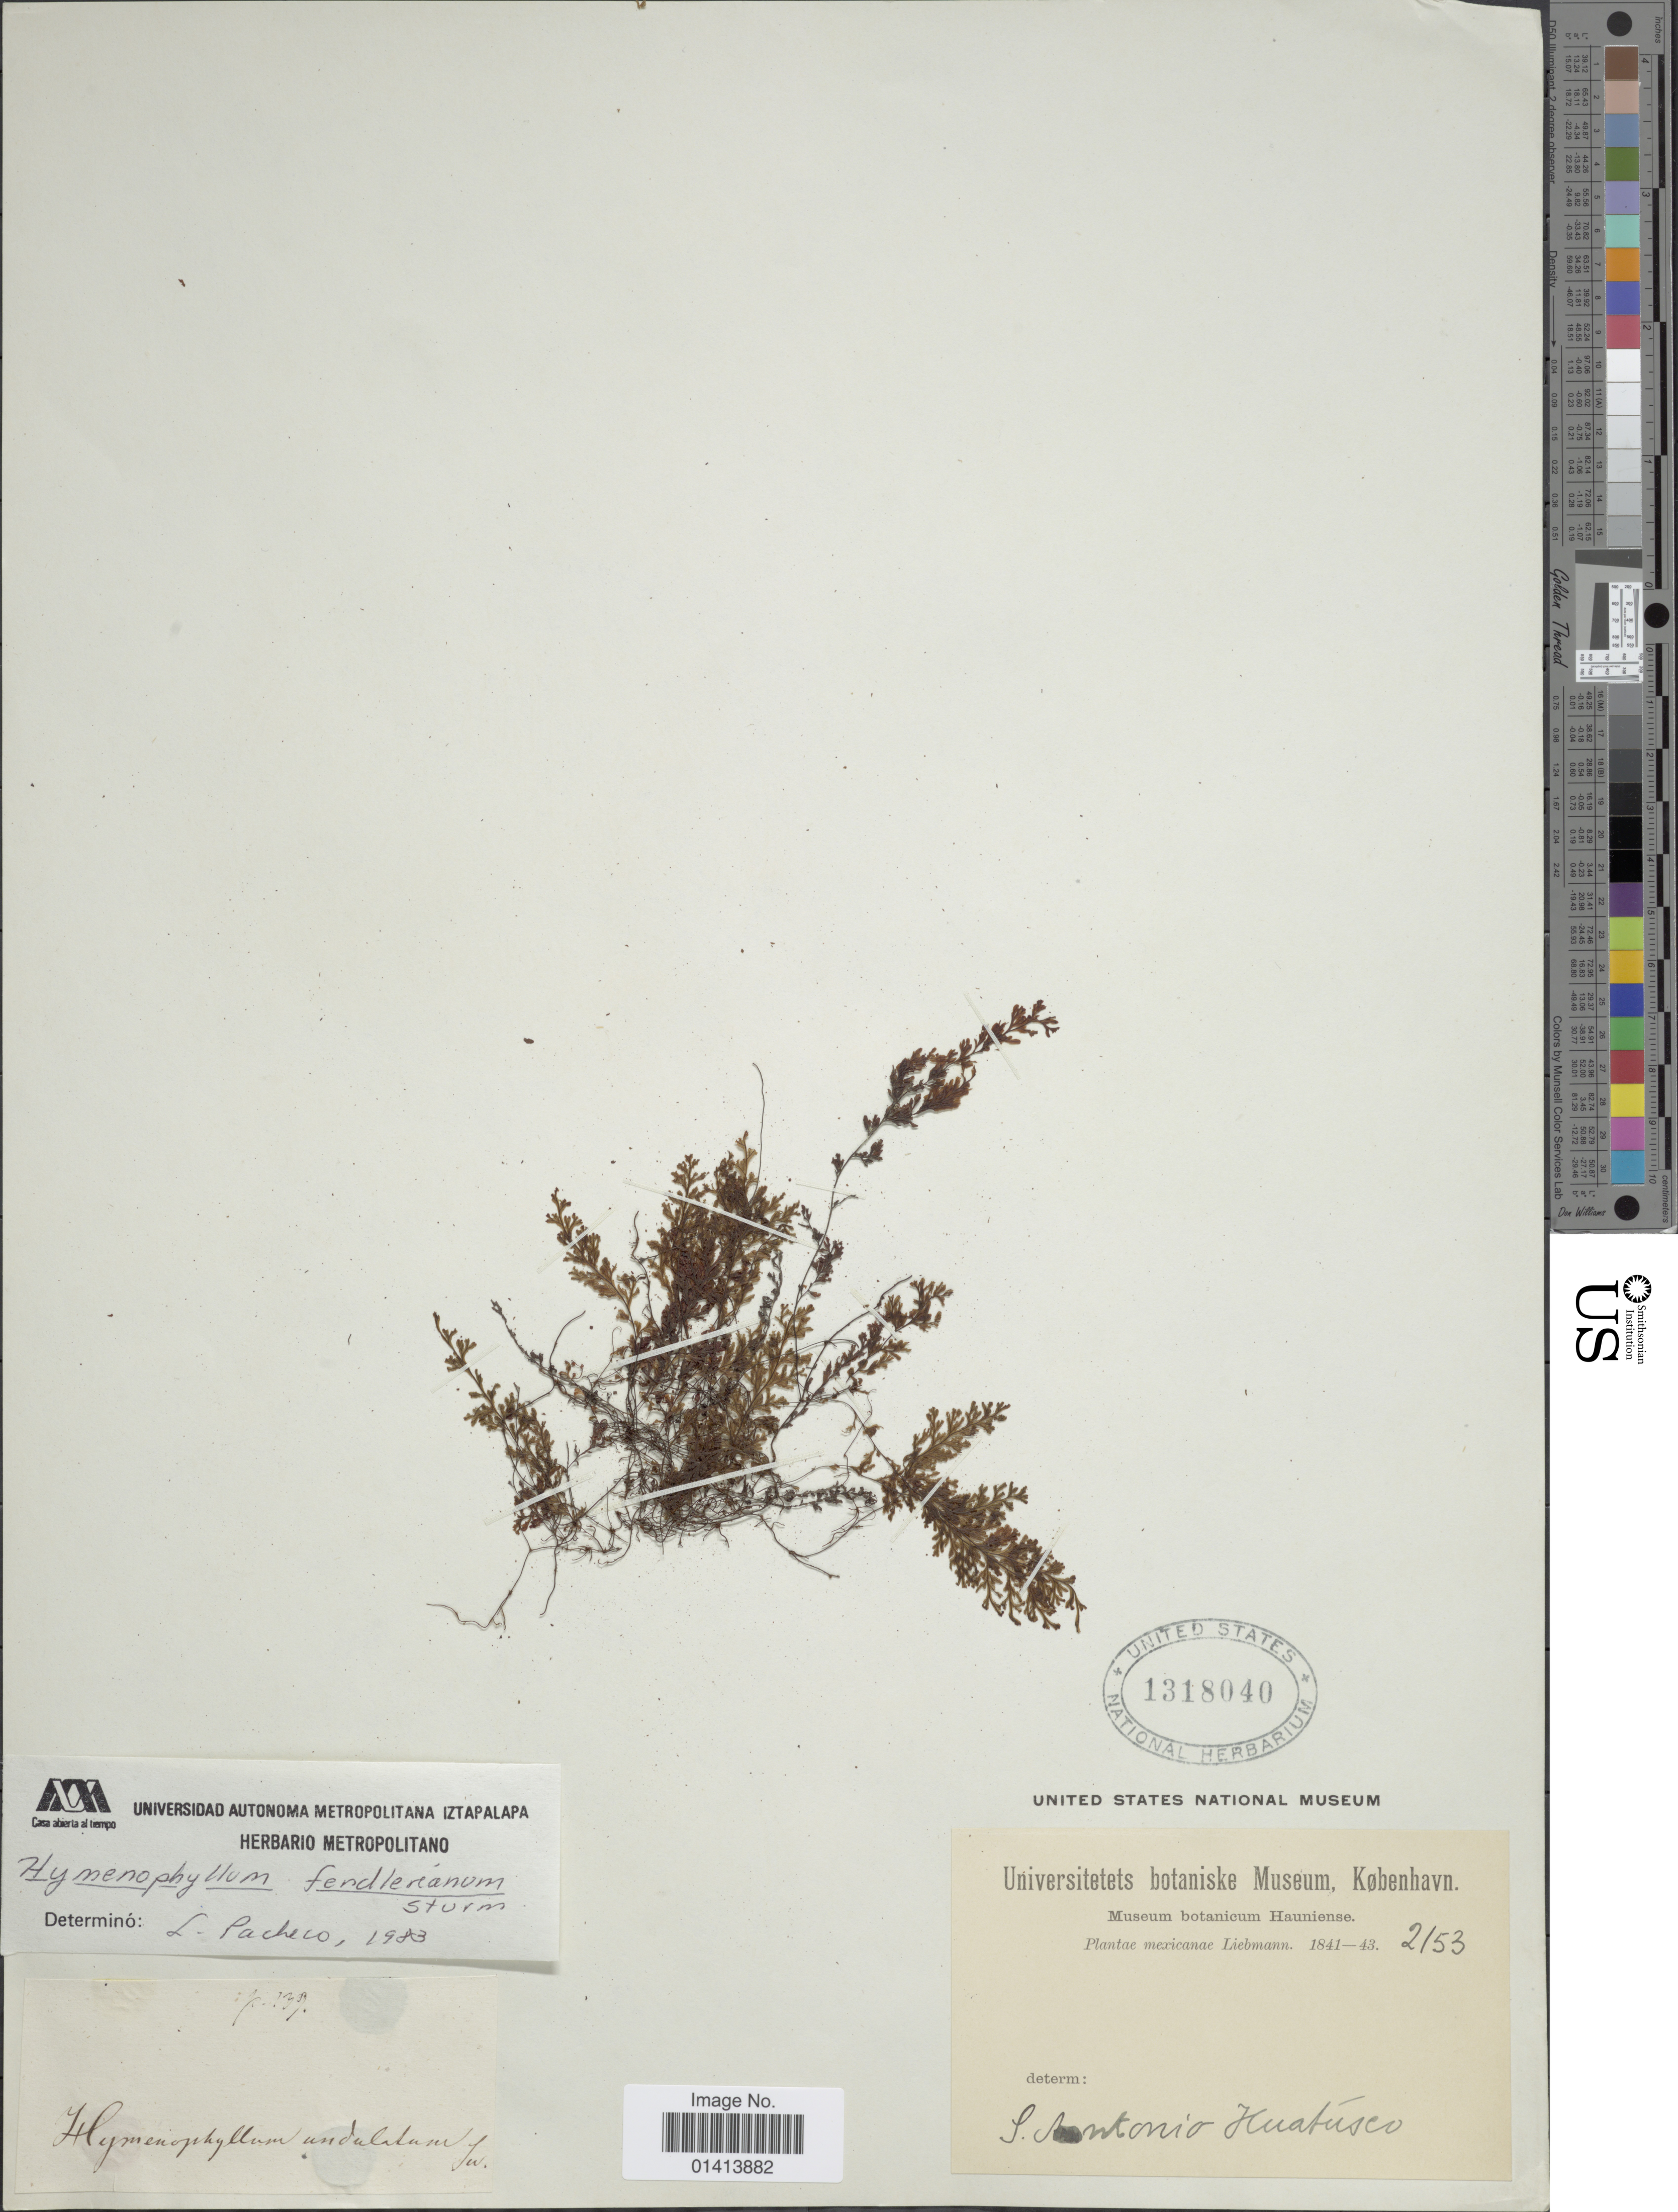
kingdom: Plantae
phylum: Tracheophyta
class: Polypodiopsida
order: Hymenophyllales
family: Hymenophyllaceae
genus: Hymenophyllum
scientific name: Hymenophyllum fendlerianum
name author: J.W. Sturm in Mart.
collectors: Liebmann, --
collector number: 2153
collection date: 1841/1843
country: Mexico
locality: San Antonio Huatusco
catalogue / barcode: US 1318040